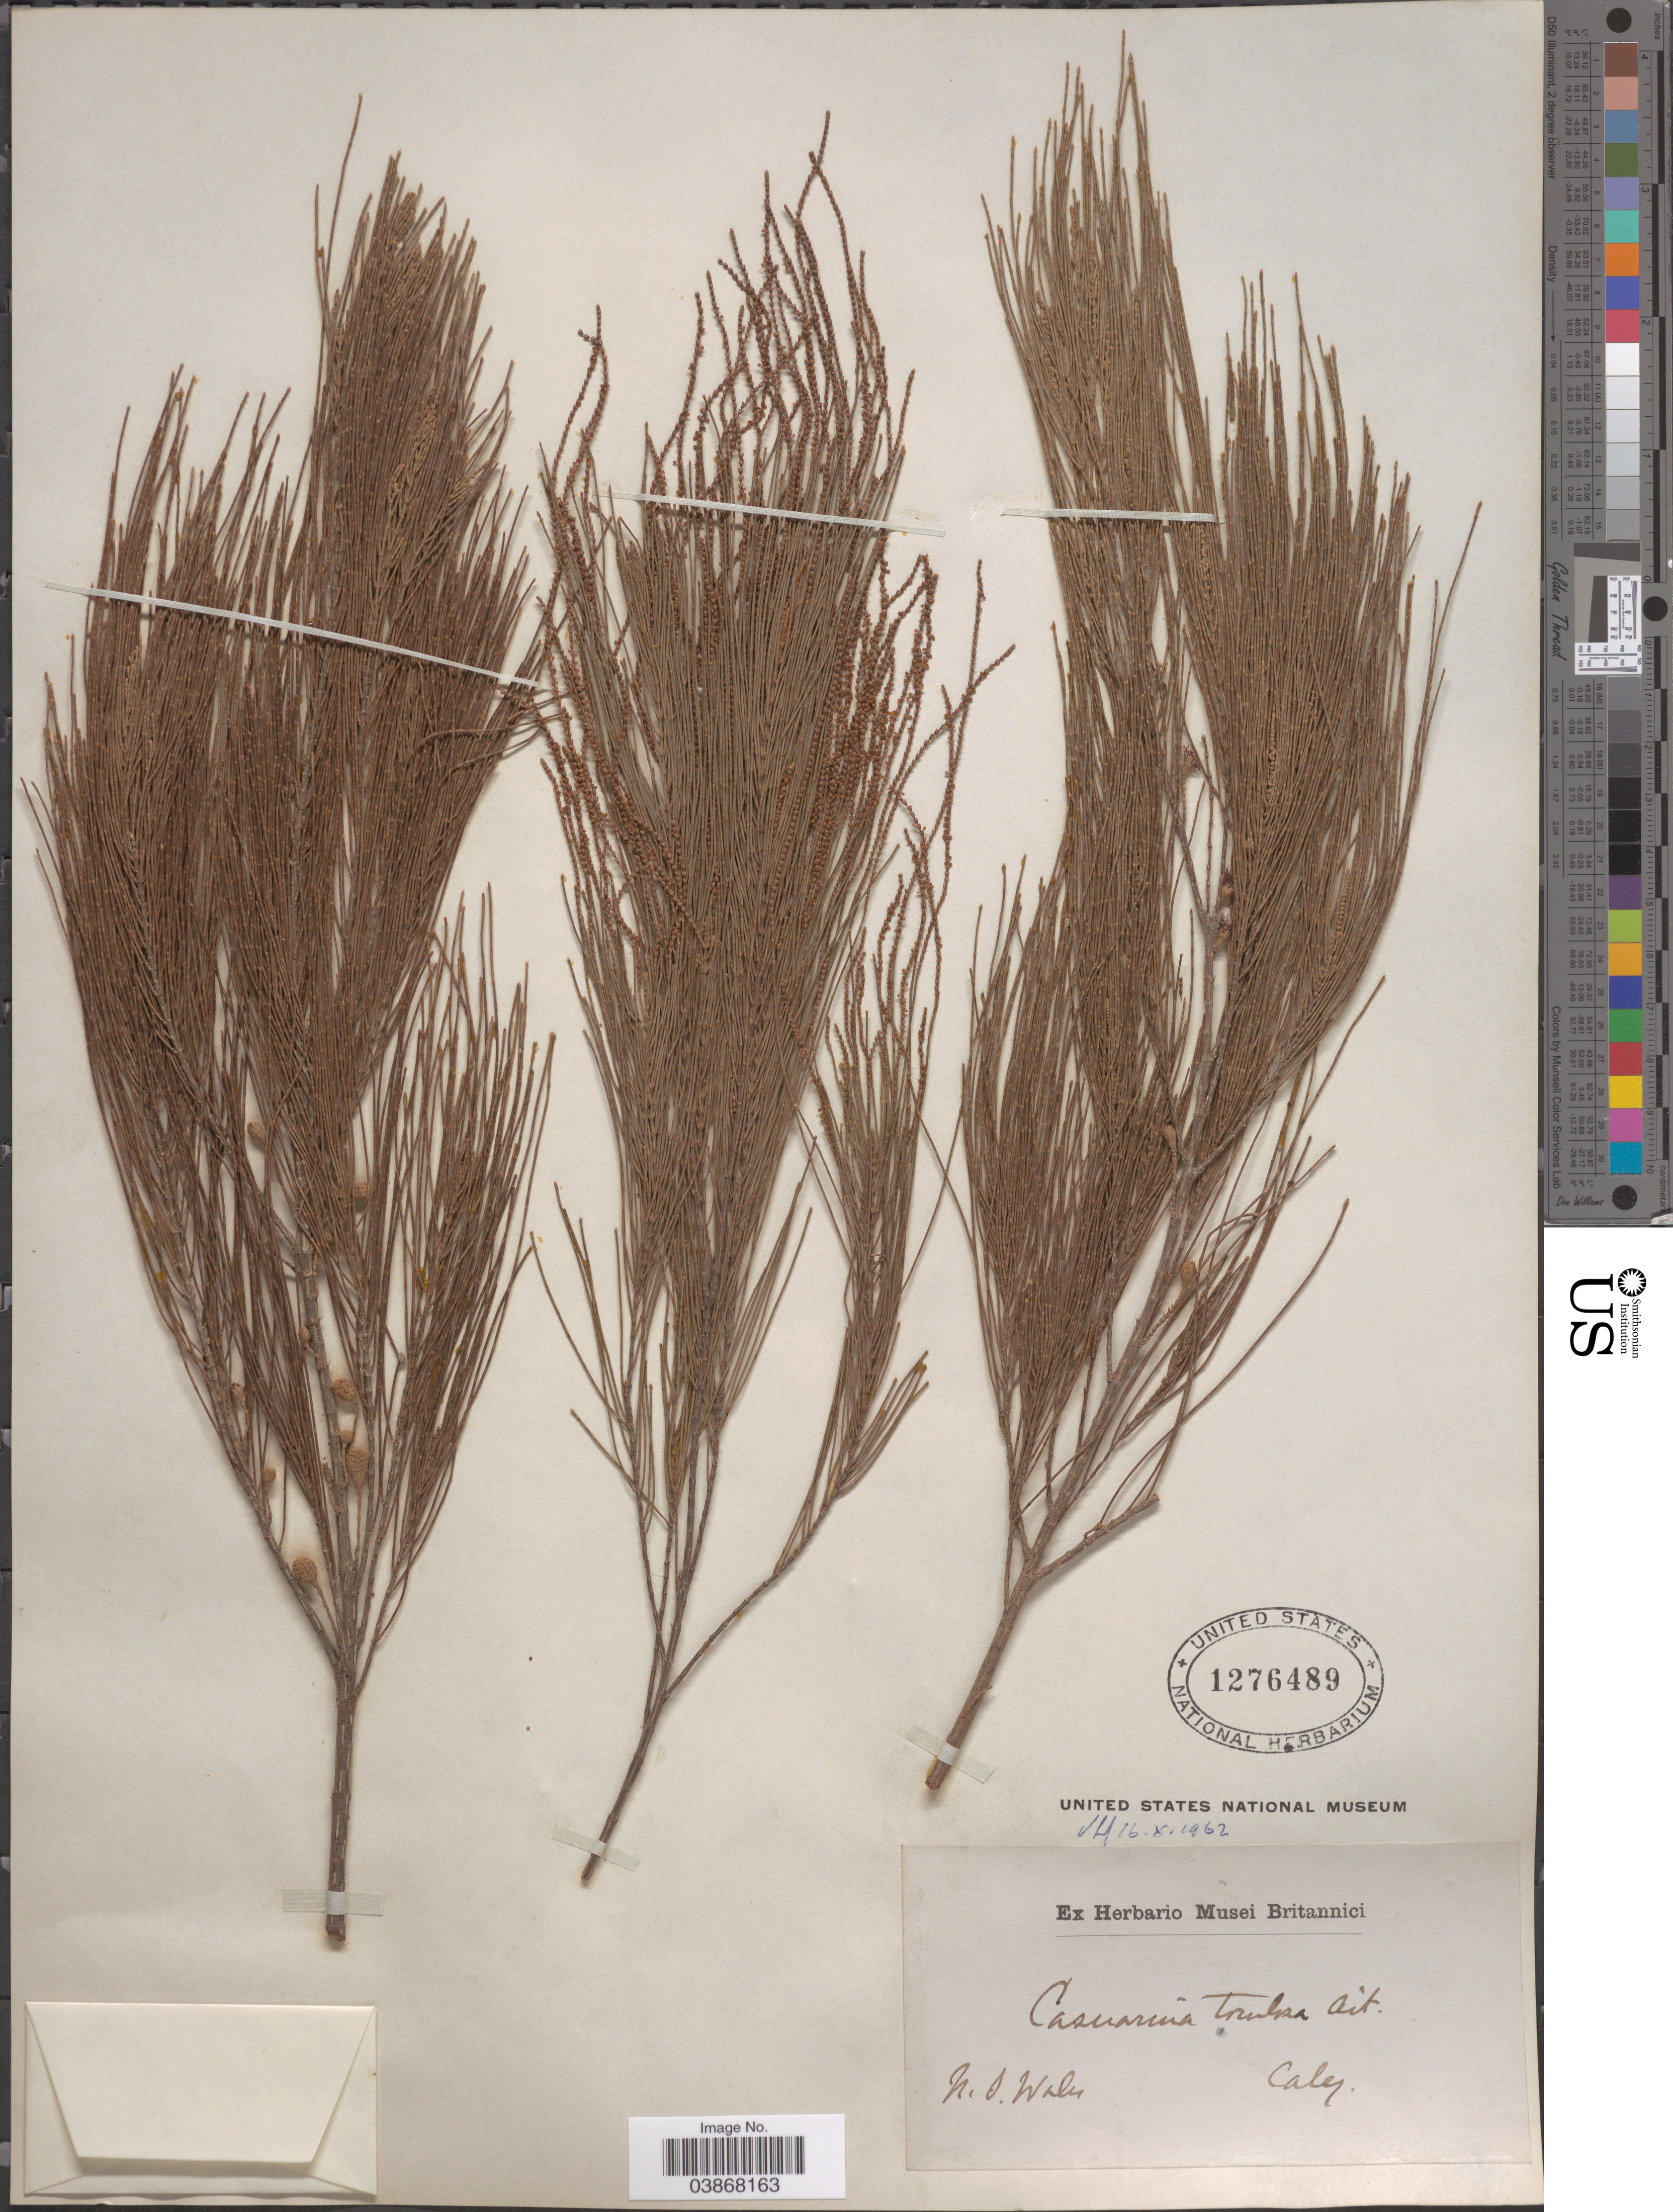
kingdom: Plantae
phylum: Tracheophyta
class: Magnoliopsida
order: Fagales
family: Casuarinaceae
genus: Allocasuarina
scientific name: Allocasuarina torulosa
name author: (Aiton) L.A.S. Johnson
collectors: -. Caley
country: Australia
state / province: New South Wales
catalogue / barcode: US 1276489